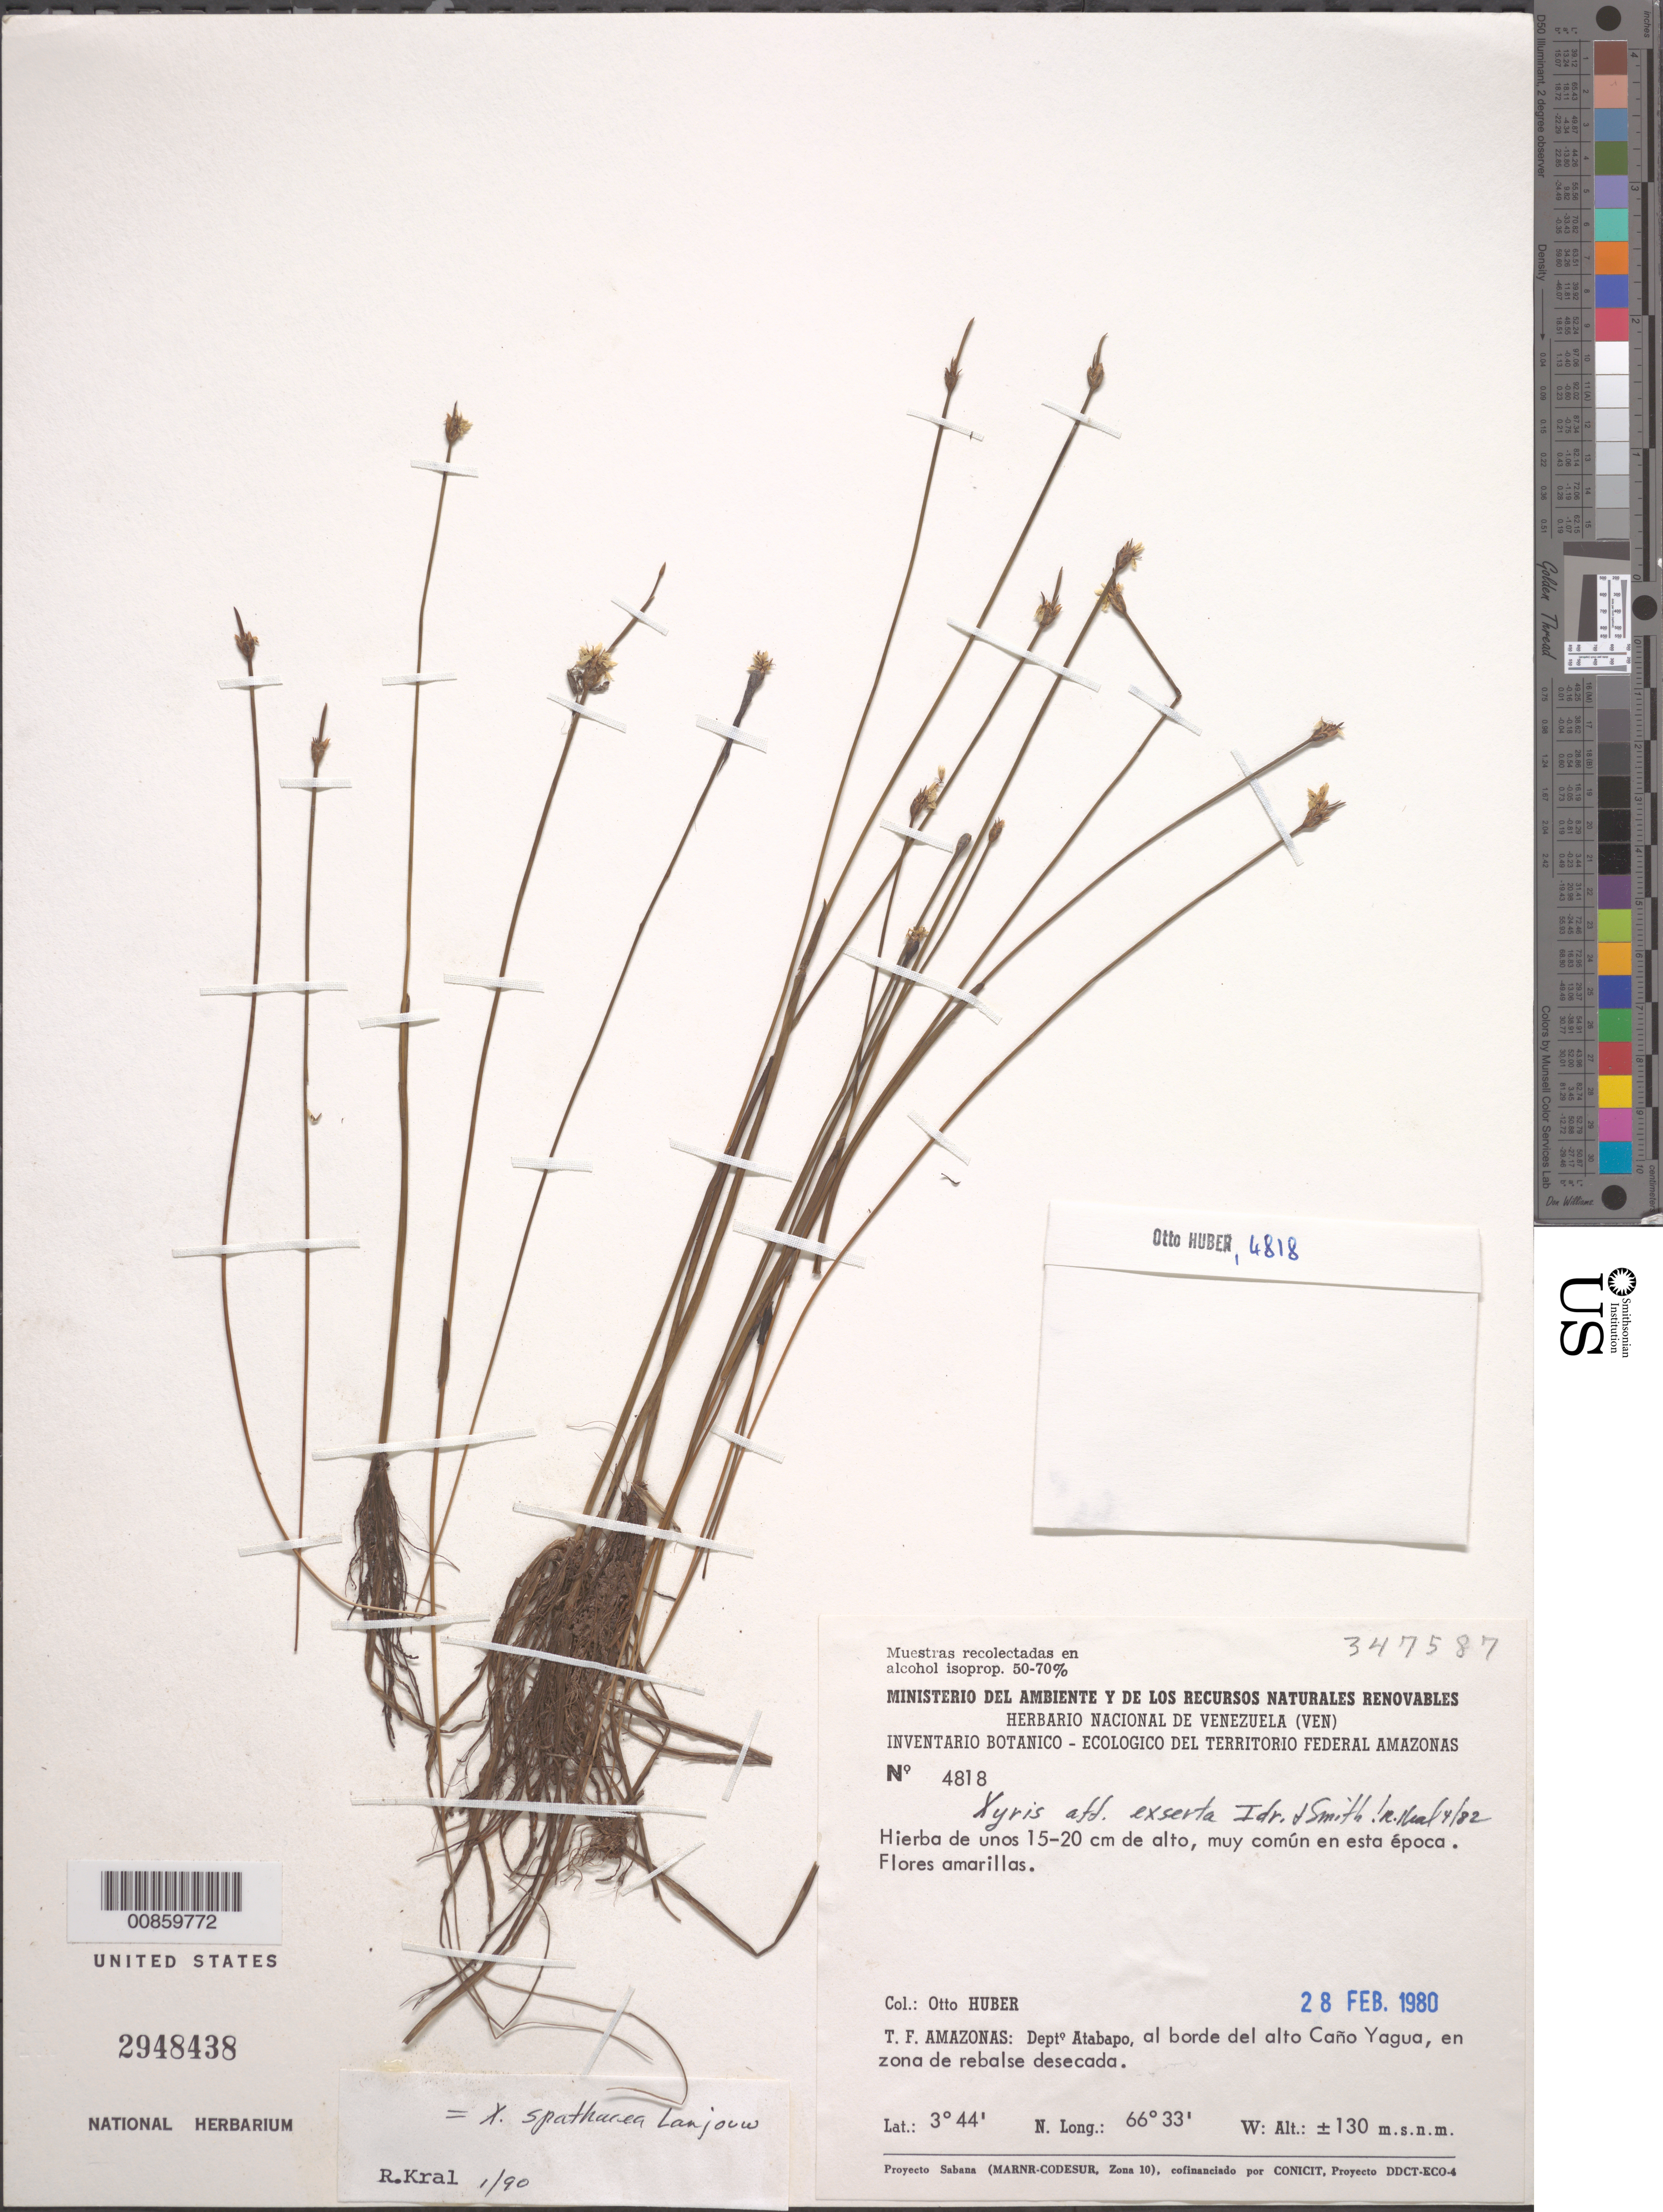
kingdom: Plantae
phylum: Tracheophyta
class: Liliopsida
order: Poales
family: Xyridaceae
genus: Xyris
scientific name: Xyris spathacea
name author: Lanj.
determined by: Kral, Robert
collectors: O. Huber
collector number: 4818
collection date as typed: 28-Feb-80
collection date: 1980-02-28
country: Venezuela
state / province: Amazonas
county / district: Atabapo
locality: Caño Yagua, al borde del alto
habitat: Zona rebalse desecada.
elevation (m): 130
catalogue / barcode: US 2948438